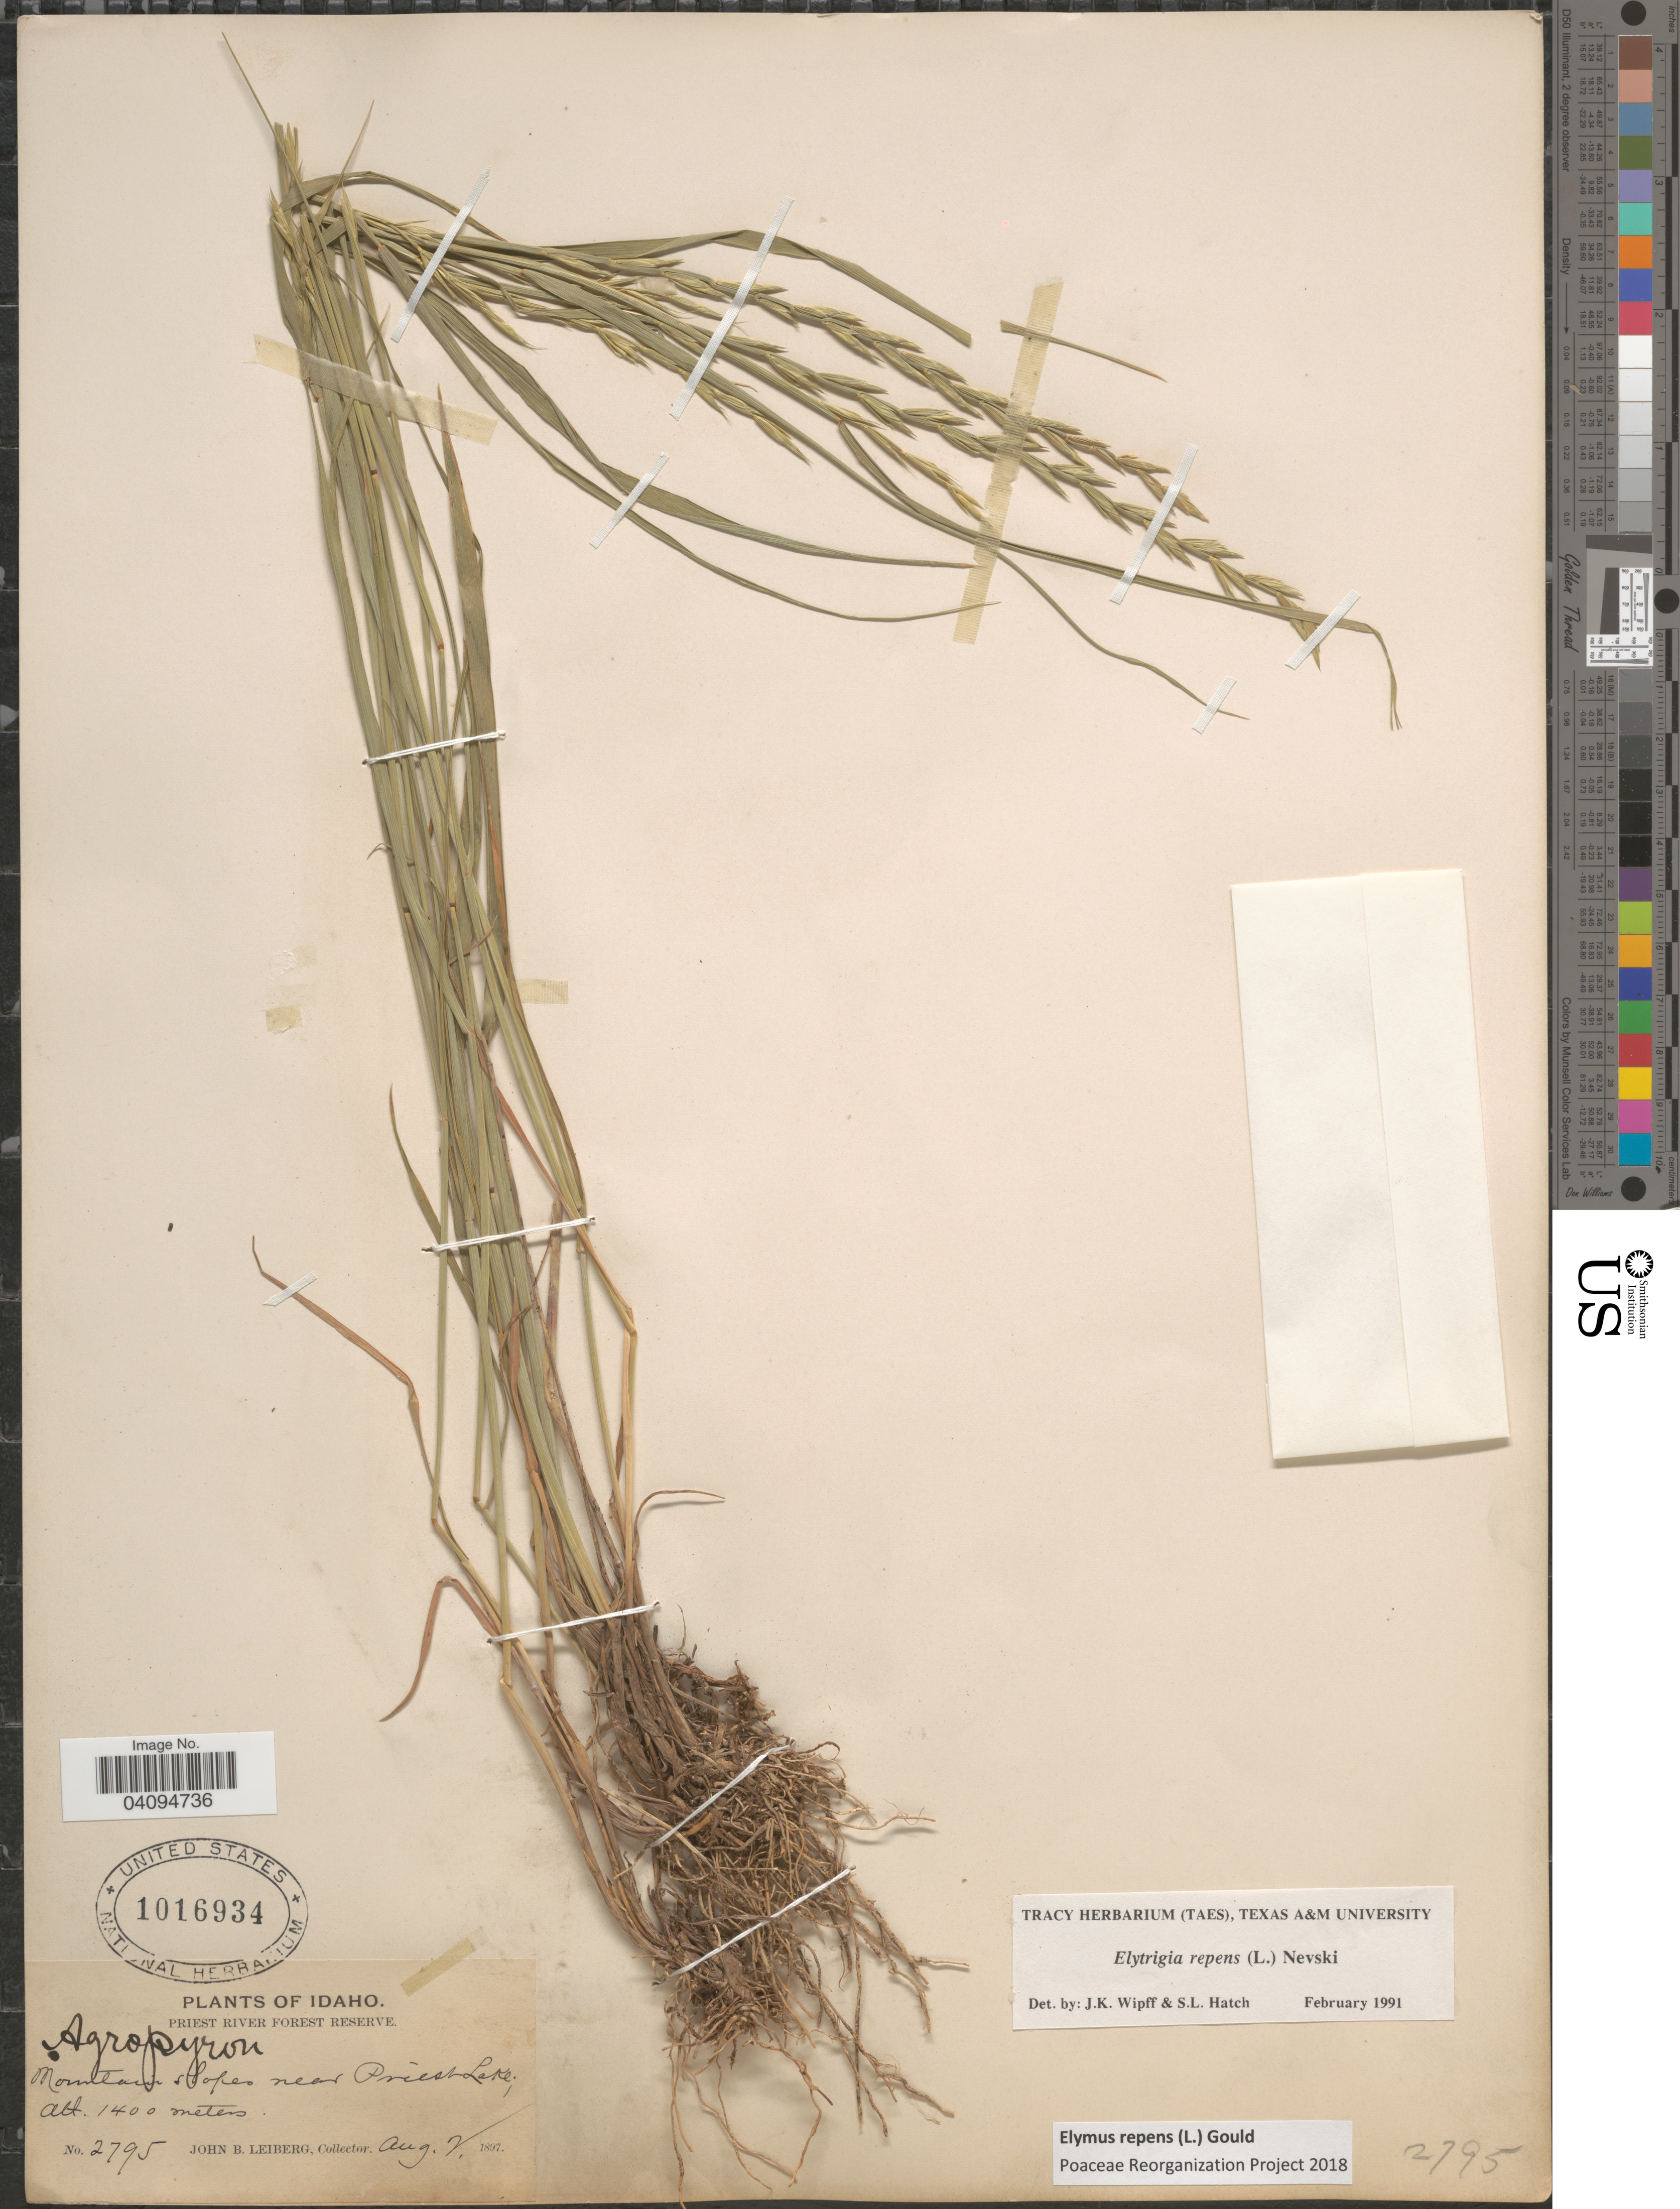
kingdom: Plantae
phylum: Tracheophyta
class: Liliopsida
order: Poales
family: Poaceae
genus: Elymus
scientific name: Elymus repens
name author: (L.) Gould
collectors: J. B. Leiberg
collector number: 2795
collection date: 1897-08-02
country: United States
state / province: Idaho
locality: Priest River Forest Reserve. Mountain slopes near Priest Lake.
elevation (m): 1400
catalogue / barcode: US 1016934